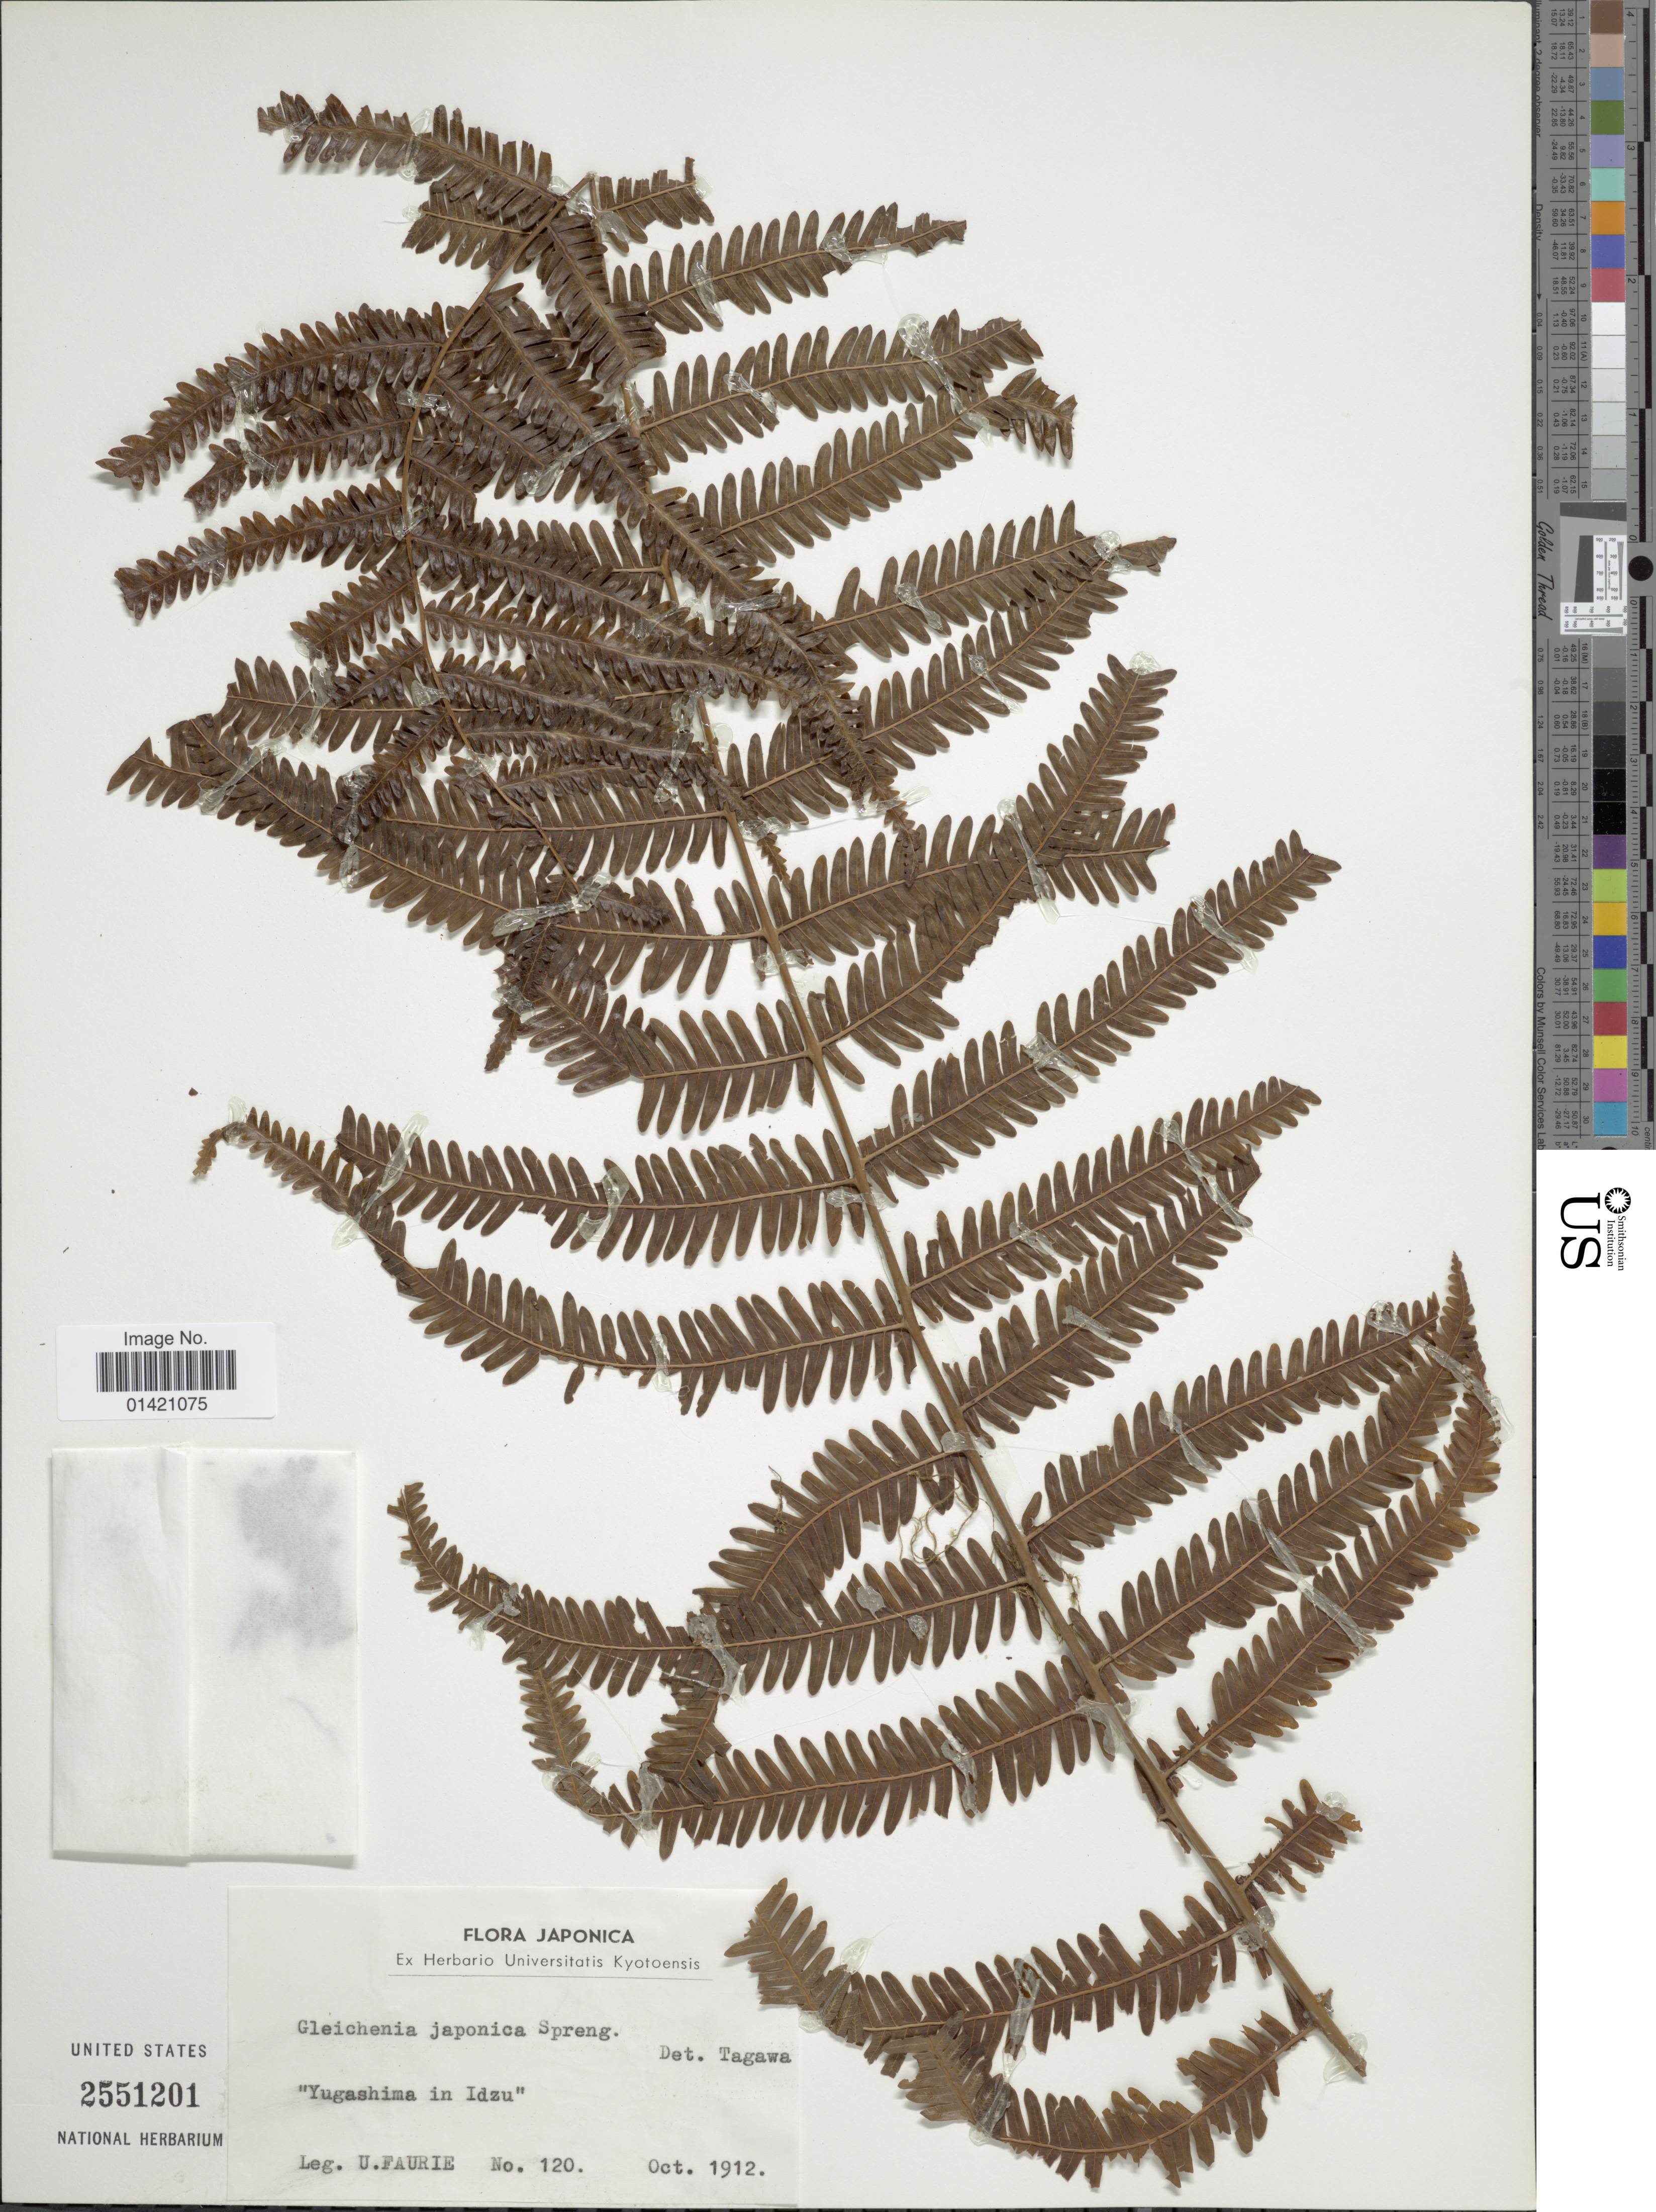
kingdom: Plantae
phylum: Tracheophyta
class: Polypodiopsida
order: Gleicheniales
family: Gleicheniaceae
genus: Diplopterygium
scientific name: Diplopterygium glaucum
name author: (Thunb. ex Houtt.) Nakai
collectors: U. Faurie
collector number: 120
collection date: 1912-10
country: Japan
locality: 'Yugashima in Idzu'.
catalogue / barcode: US 2551201